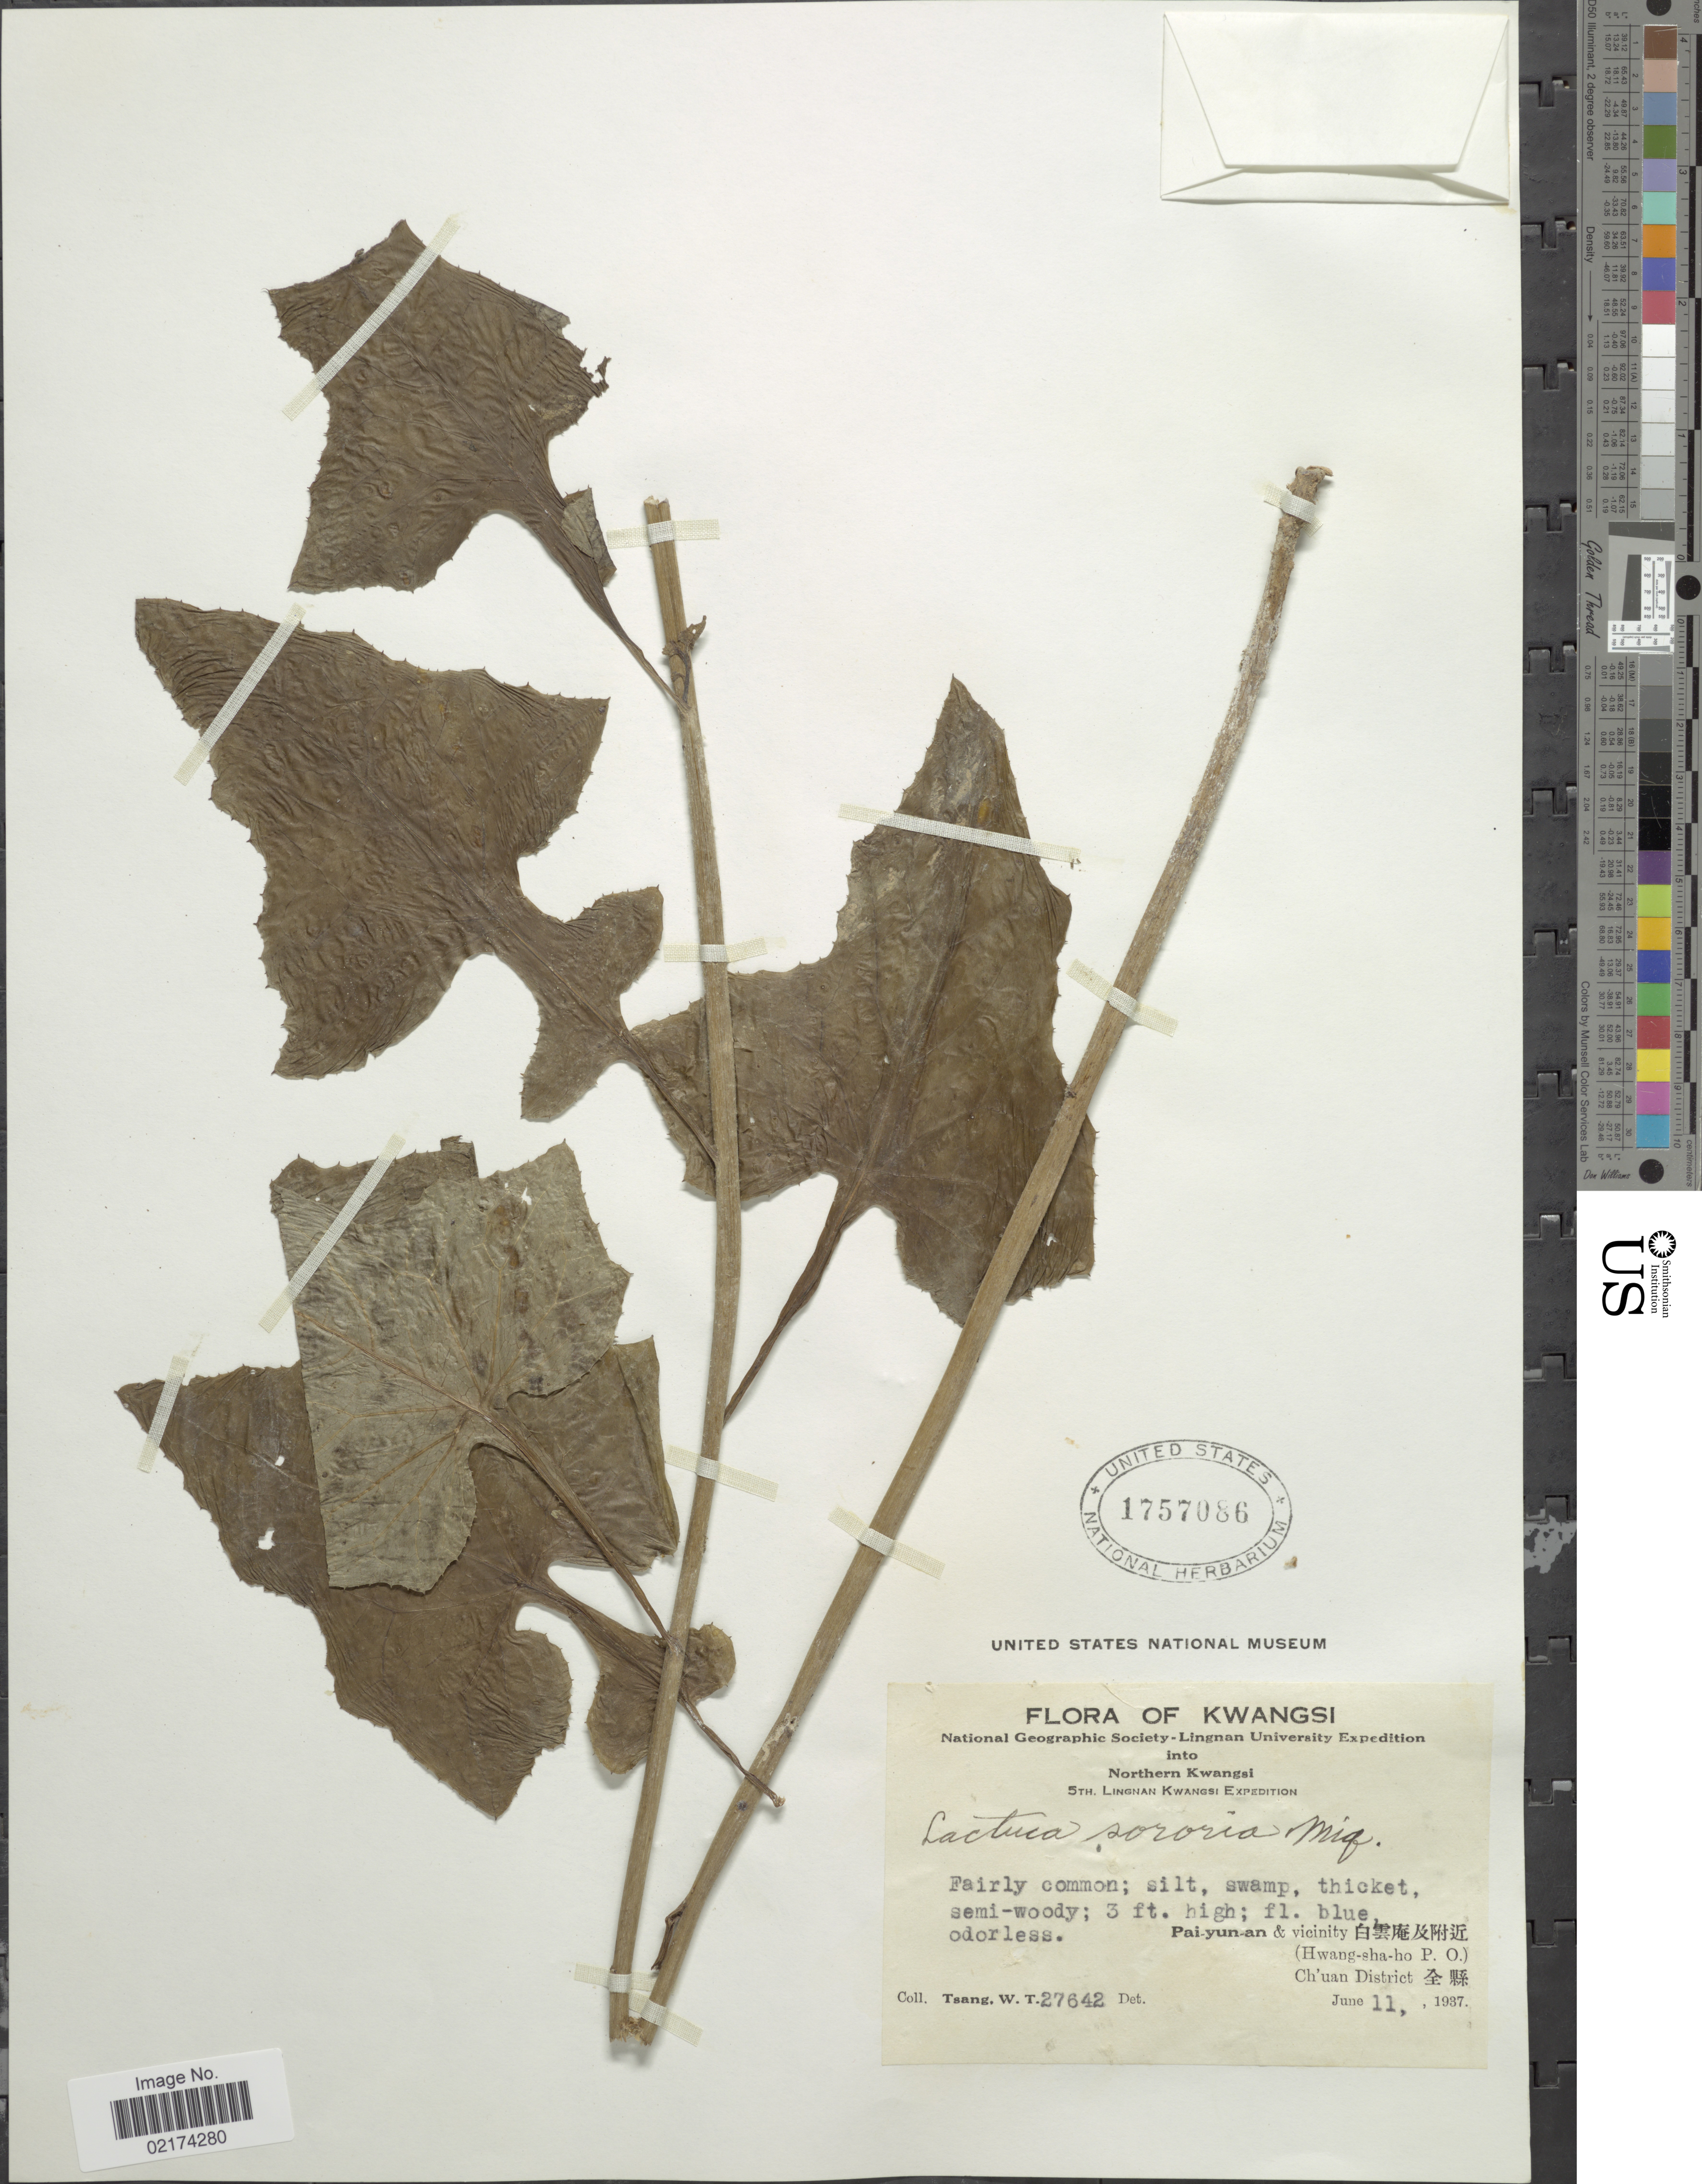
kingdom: Plantae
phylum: Tracheophyta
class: Magnoliopsida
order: Asterales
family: Asteraceae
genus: Paraprenanthes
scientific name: Paraprenanthes sororia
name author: (Miq.) C. Shih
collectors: W. T. Tsang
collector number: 27642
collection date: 1937-06-11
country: China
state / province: Guangxi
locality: Northern Kwangsi, Pai-Yun-an & Vicinity (Hwang-sha-ho P. O.), Ch'uan District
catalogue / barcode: US 1757086